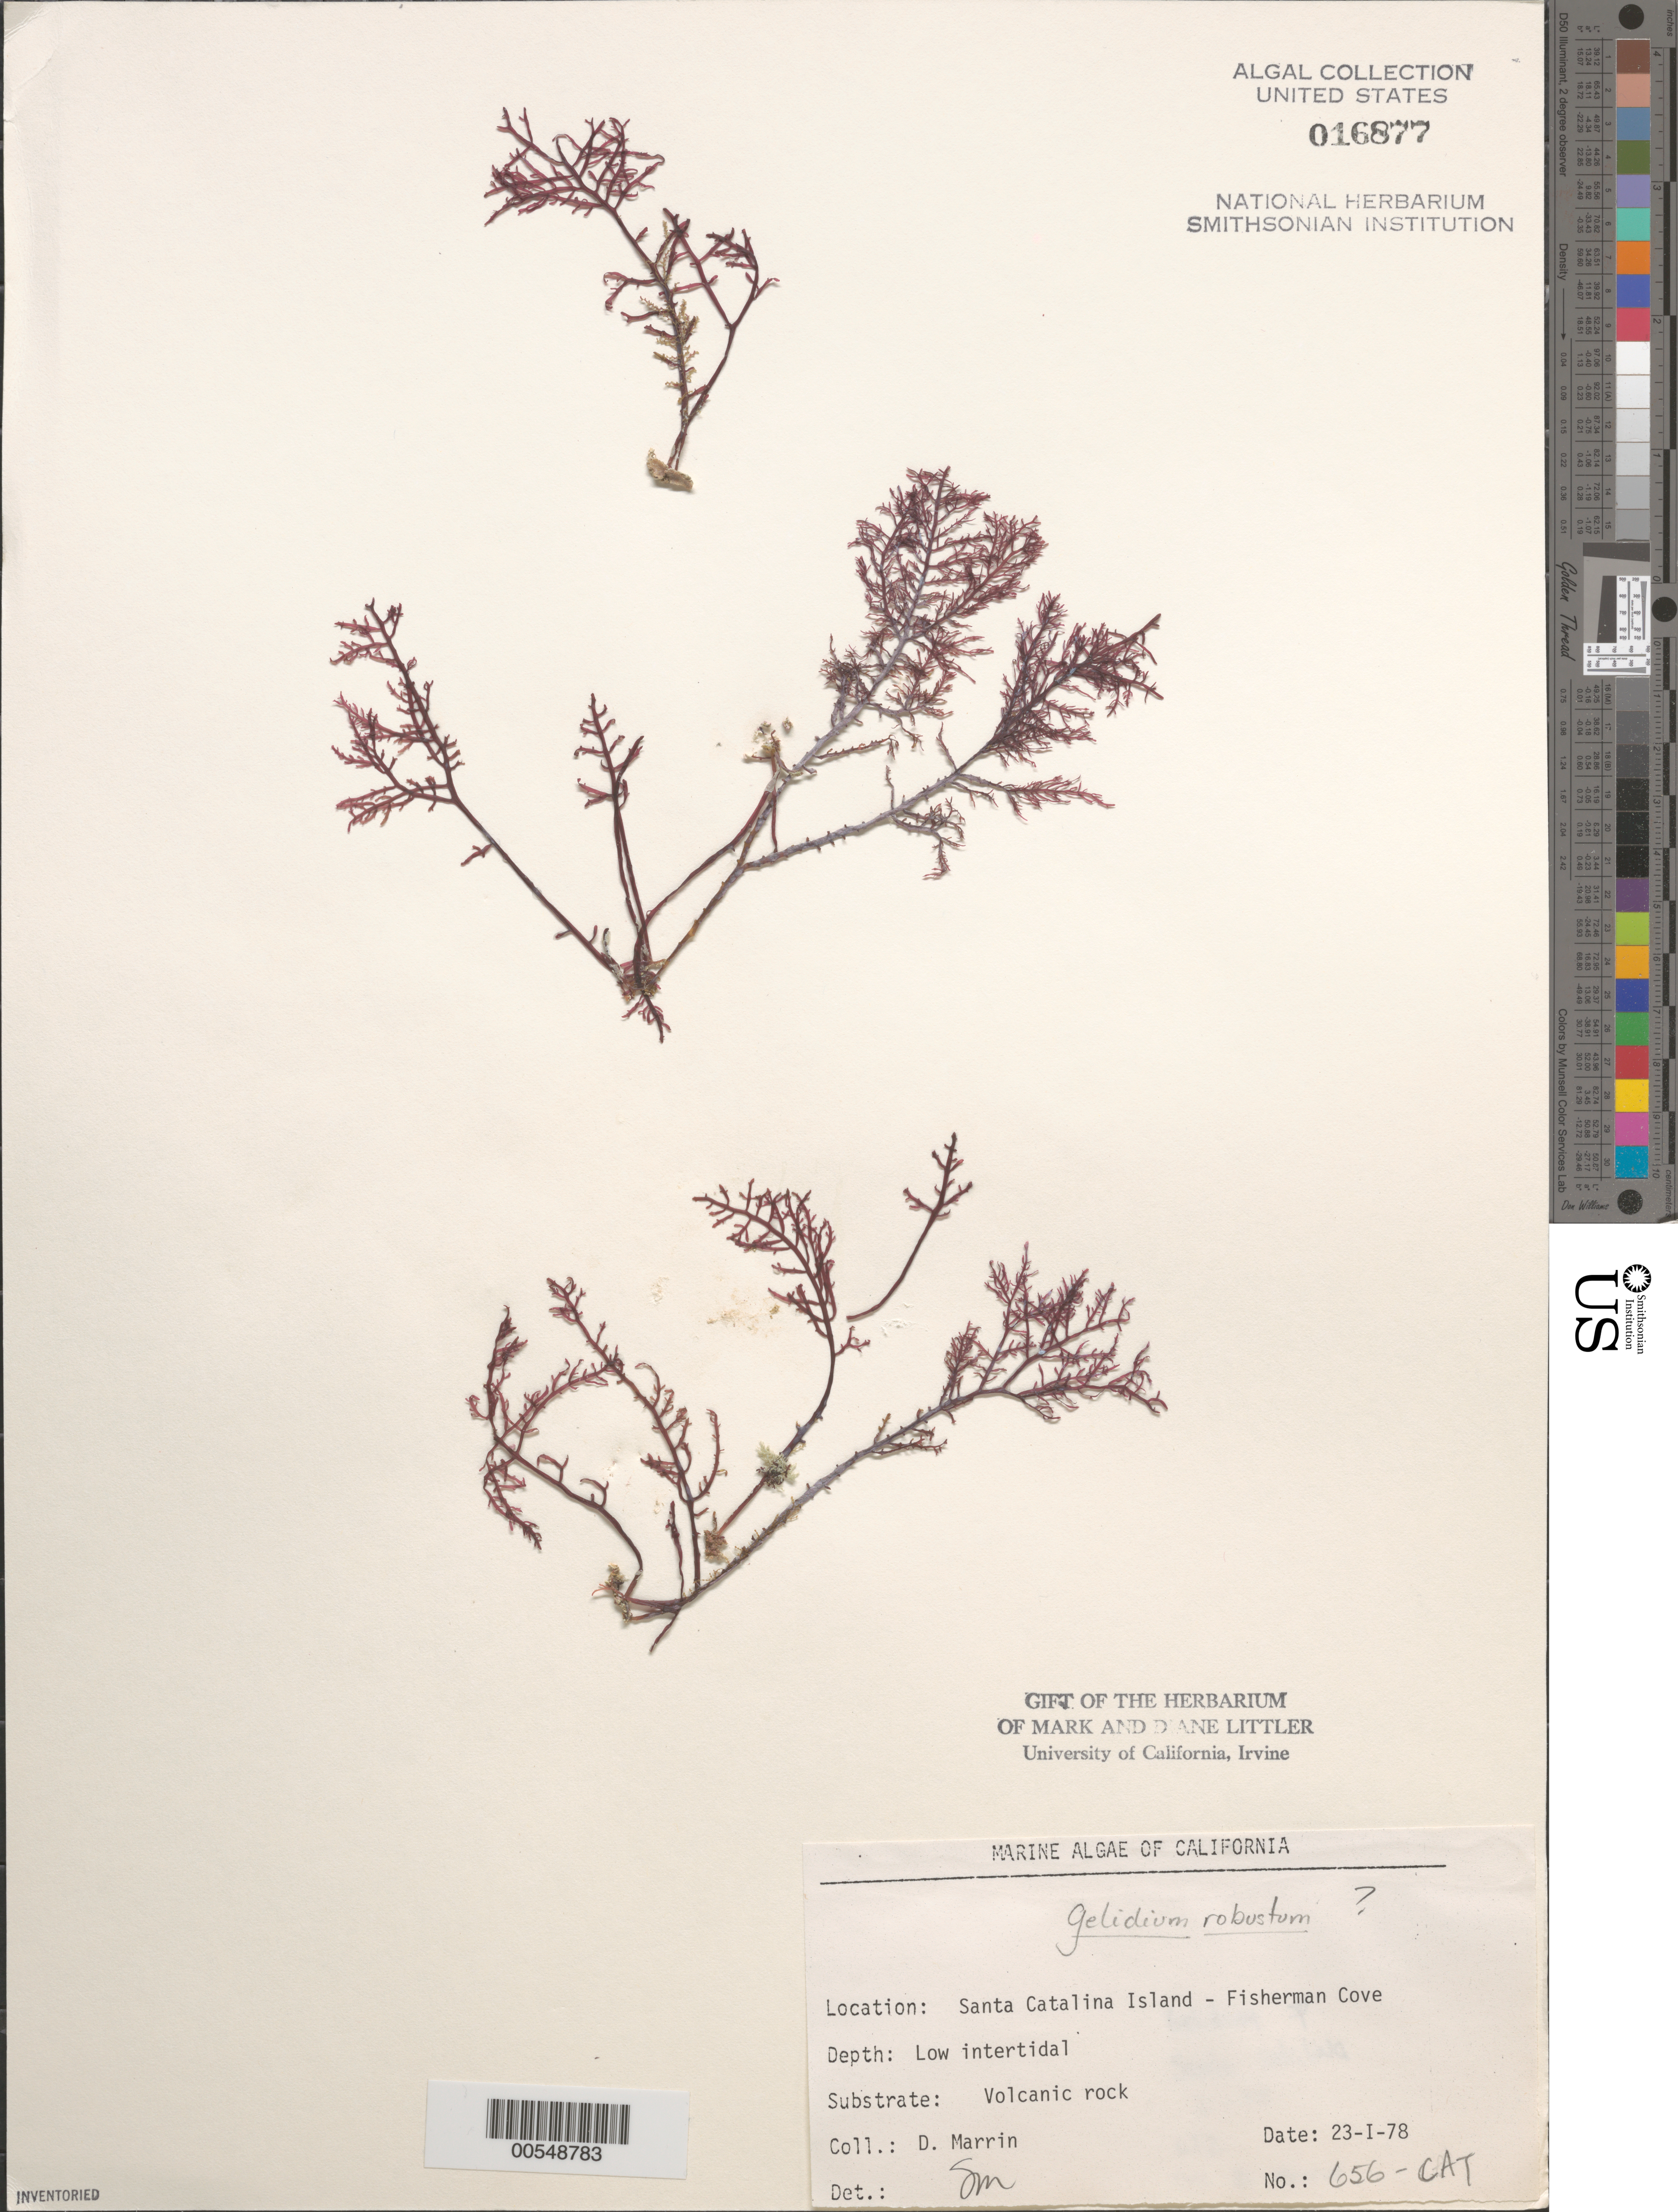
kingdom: Plantae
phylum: Rhodophyta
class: Florideophyceae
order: Gelidiales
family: Gelidiaceae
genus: Gelidium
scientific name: Gelidium robustum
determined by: Murray, S. N.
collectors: D. Marrin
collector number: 656-CAT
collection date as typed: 23 Jan 1978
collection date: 1978-01-23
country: United States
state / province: California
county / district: Los Angeles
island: Santa Catalina Island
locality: Fishermen Cove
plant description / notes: BLM-SOCALBIGHT Rocky Intertidal Survey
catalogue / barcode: US 16877